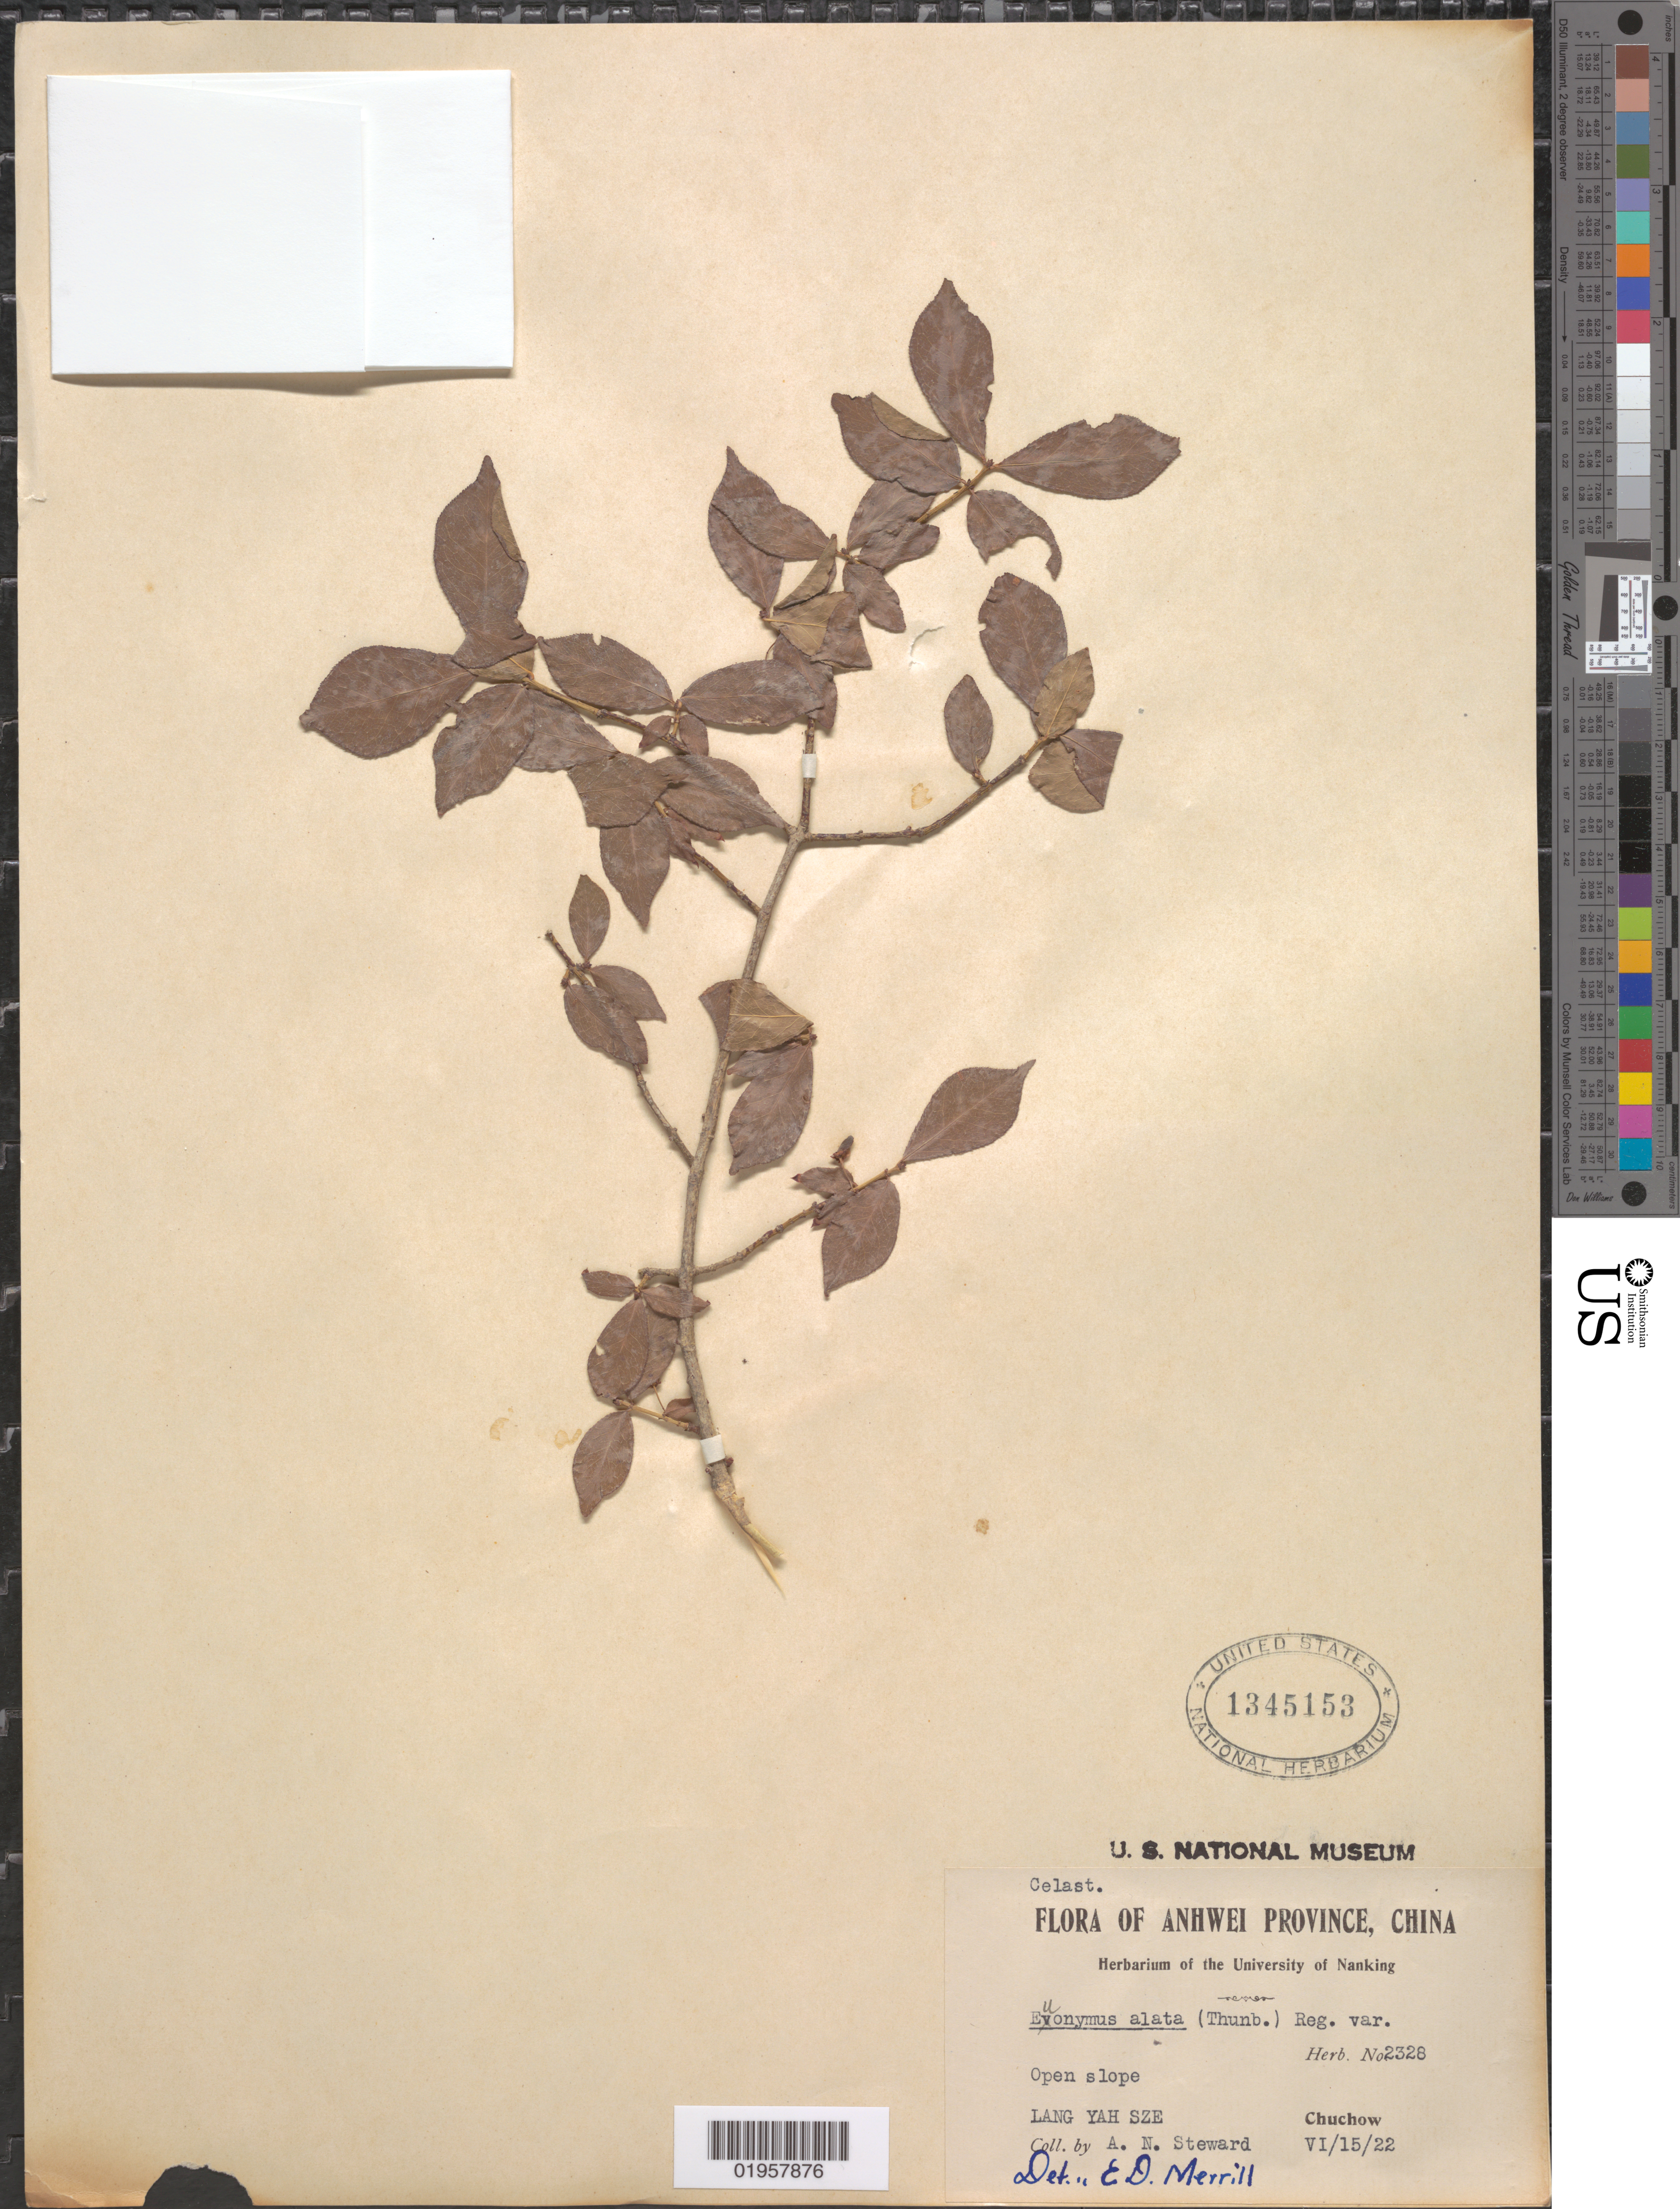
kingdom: Plantae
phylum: Tracheophyta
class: Magnoliopsida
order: Celastrales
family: Celastraceae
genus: Euonymus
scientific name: Euonymus alatus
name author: (Thunb.) Siebold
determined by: Merrill, Elmer D.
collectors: A. Steward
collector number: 2328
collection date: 1922-06-15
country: China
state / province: Anhui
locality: Anhwei [Anhui] Province. Lang Yah Sze, Chuchow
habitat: Open slope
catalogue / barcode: US 1345153